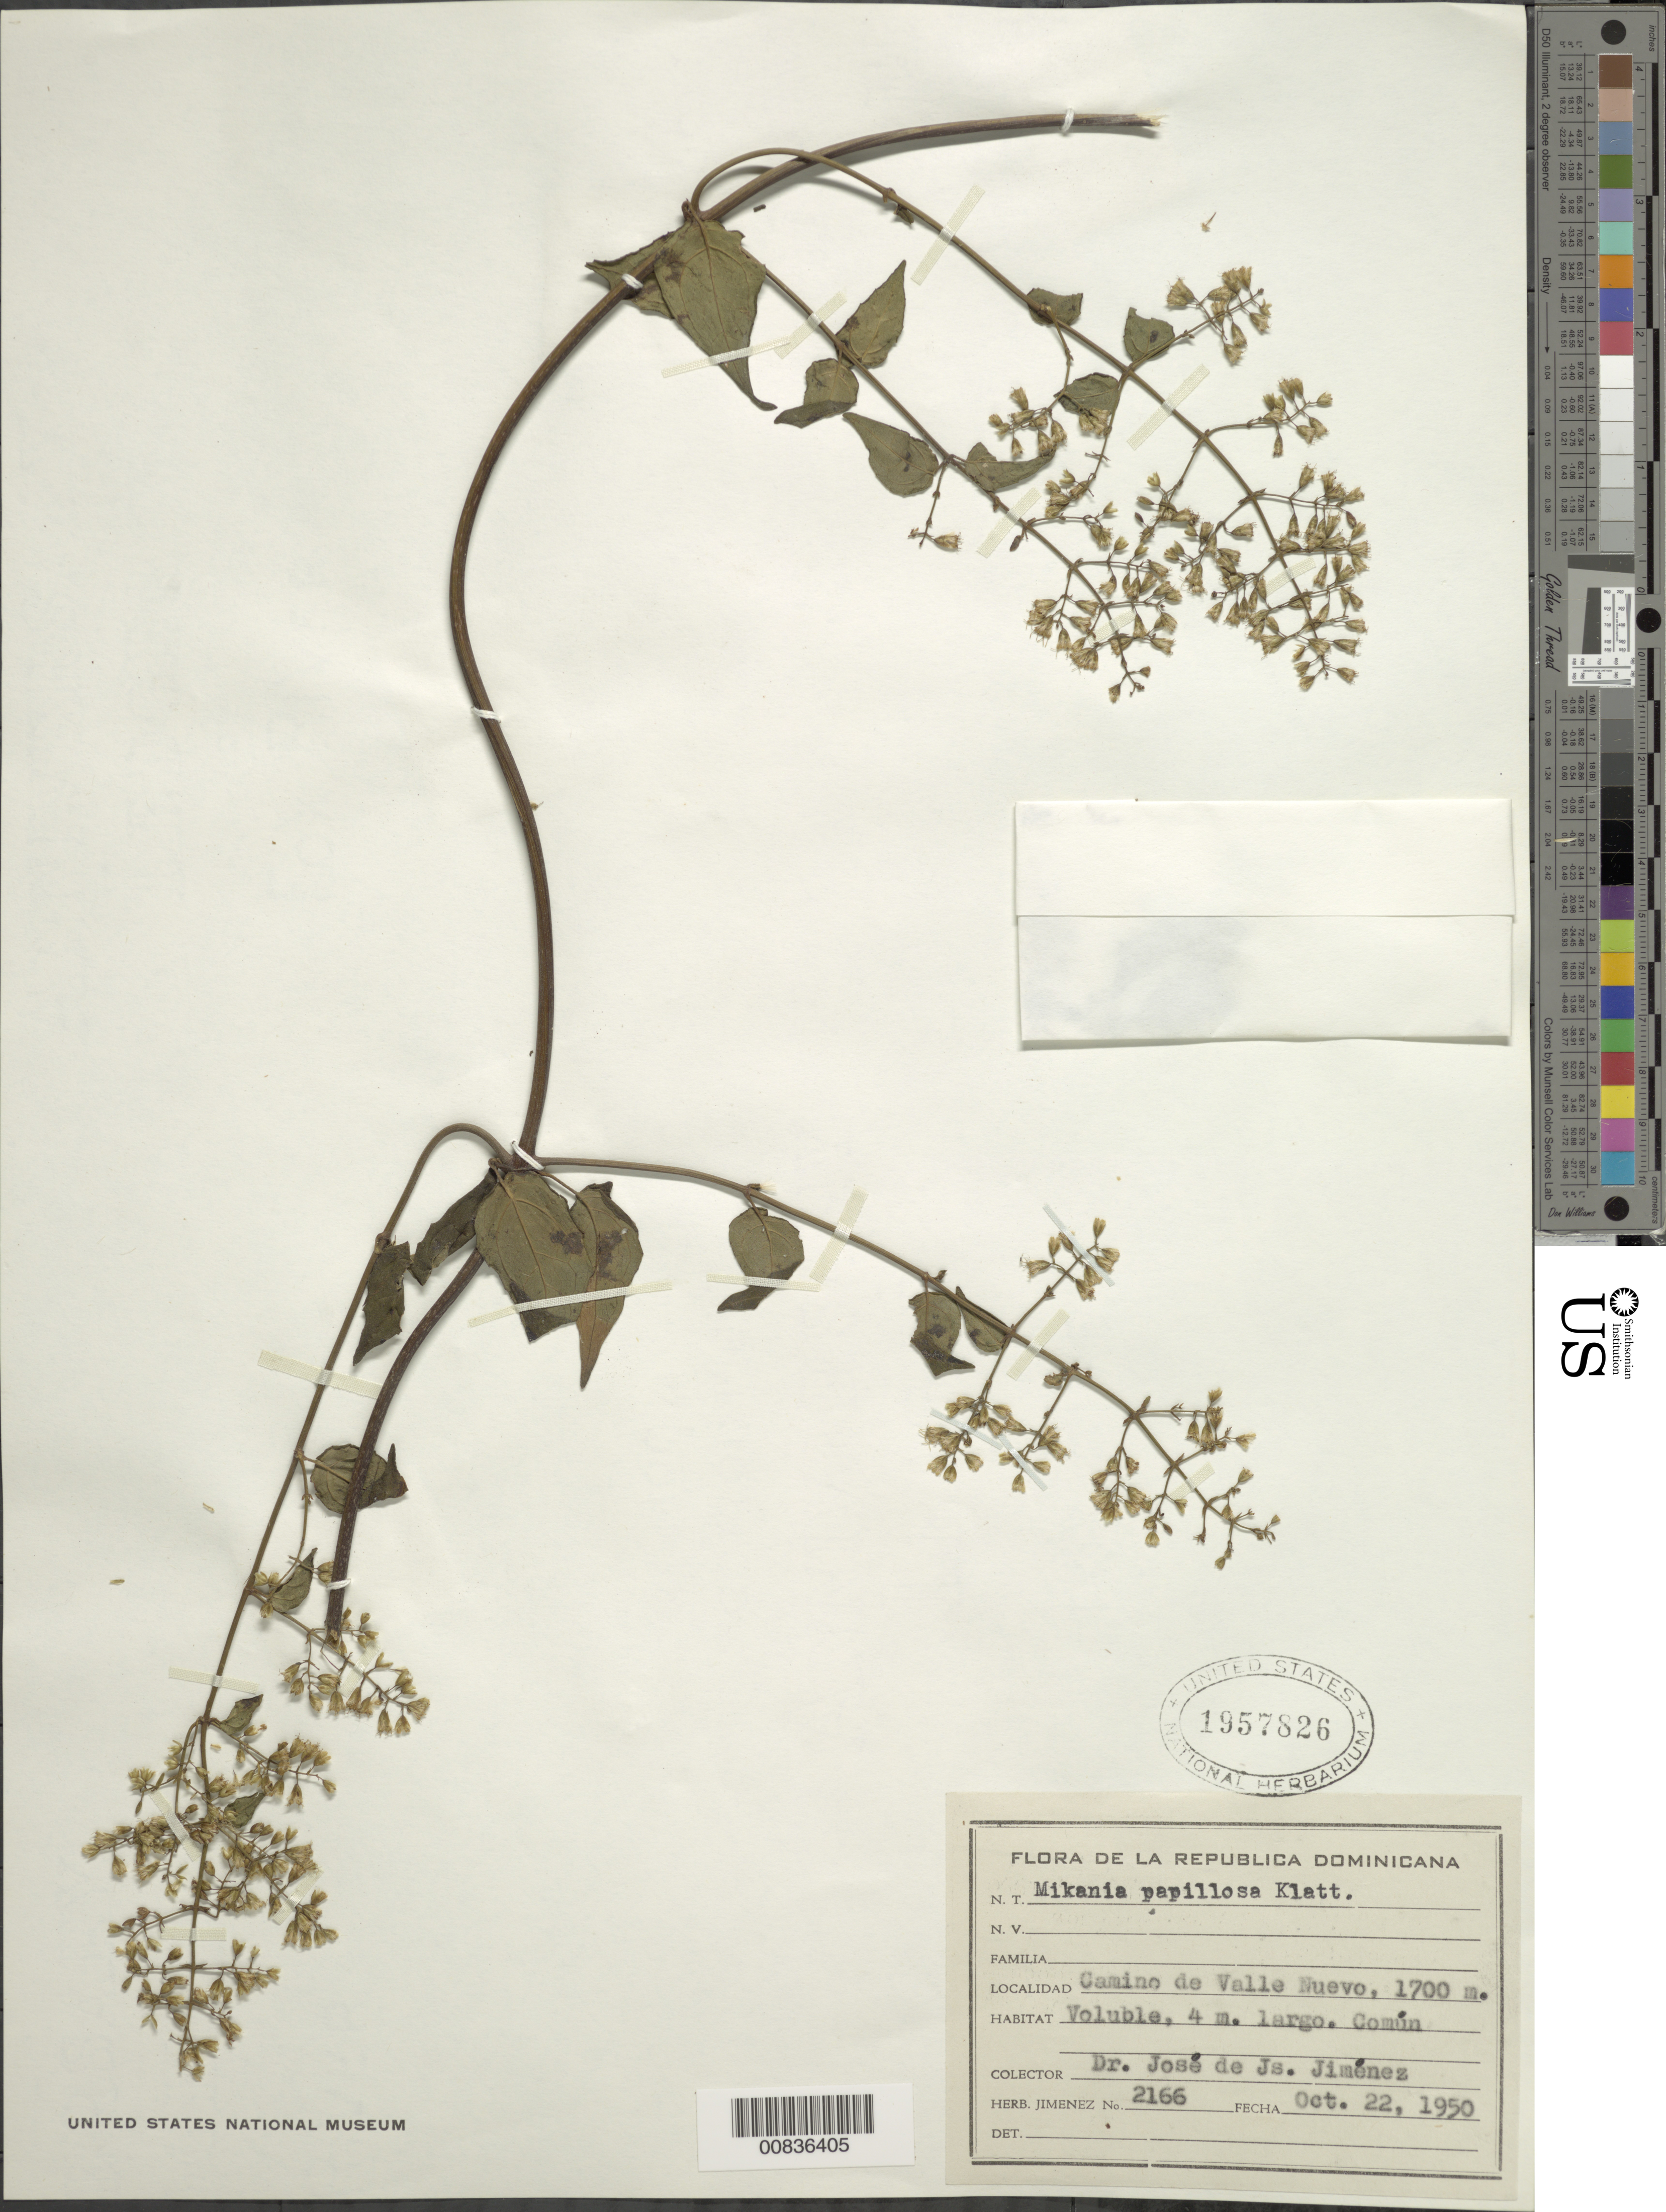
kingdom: Plantae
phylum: Tracheophyta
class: Magnoliopsida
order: Asterales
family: Asteraceae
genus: Mikania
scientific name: Mikania papillosa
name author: Klatt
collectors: J. J. Jiménez Almonte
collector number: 2166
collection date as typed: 22 Oct 1950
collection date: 1950-10-22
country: Dominican Republic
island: Hispaniola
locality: Camino de Valle Nuevo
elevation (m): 1700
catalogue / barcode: US 1957826